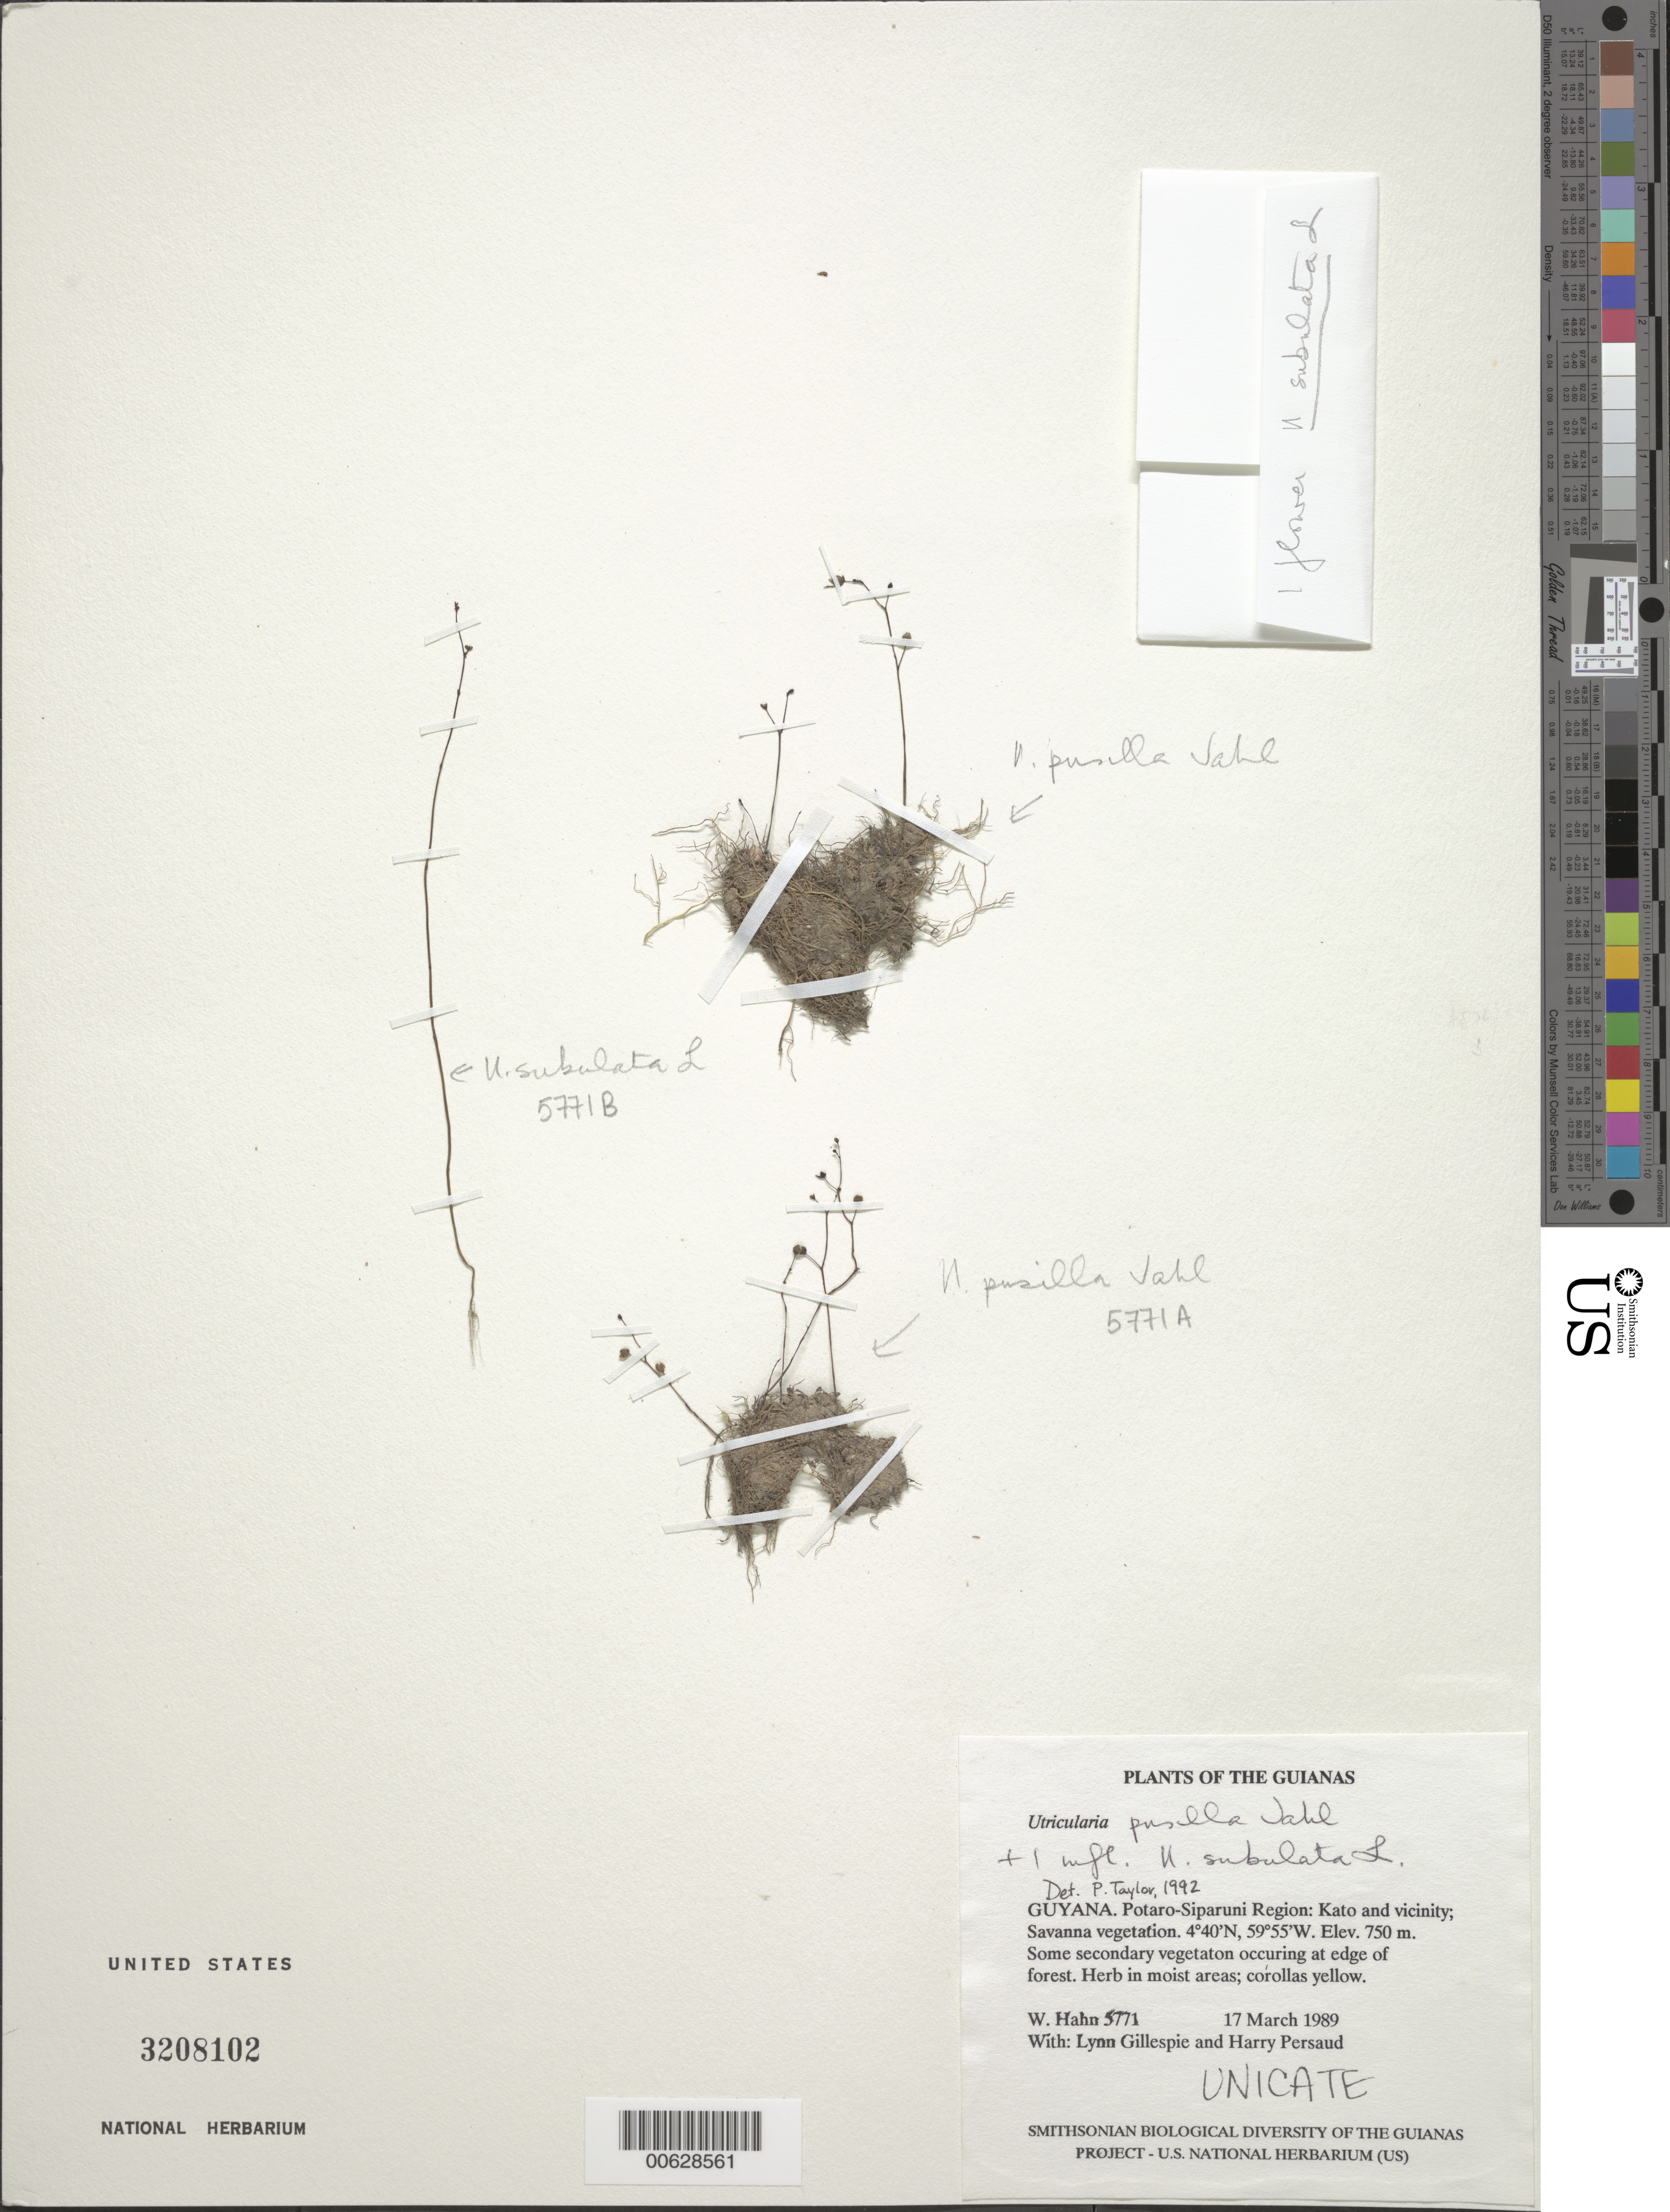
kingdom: Plantae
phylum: Tracheophyta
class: Magnoliopsida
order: Lamiales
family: Lentibulariaceae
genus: Utricularia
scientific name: Utricularia subulata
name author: L.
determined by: Taylor, P.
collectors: W. Hahn, L. J. Gillespie & H. Persaud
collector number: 5771 b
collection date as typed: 17 March 1989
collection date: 1989-03-17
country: Guyana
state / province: Potaro-Siparuni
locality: Kato and vicinity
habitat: Savanna vegetation. Some secondary vegetation occurring at edge of forest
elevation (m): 750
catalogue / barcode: US 3208102-2